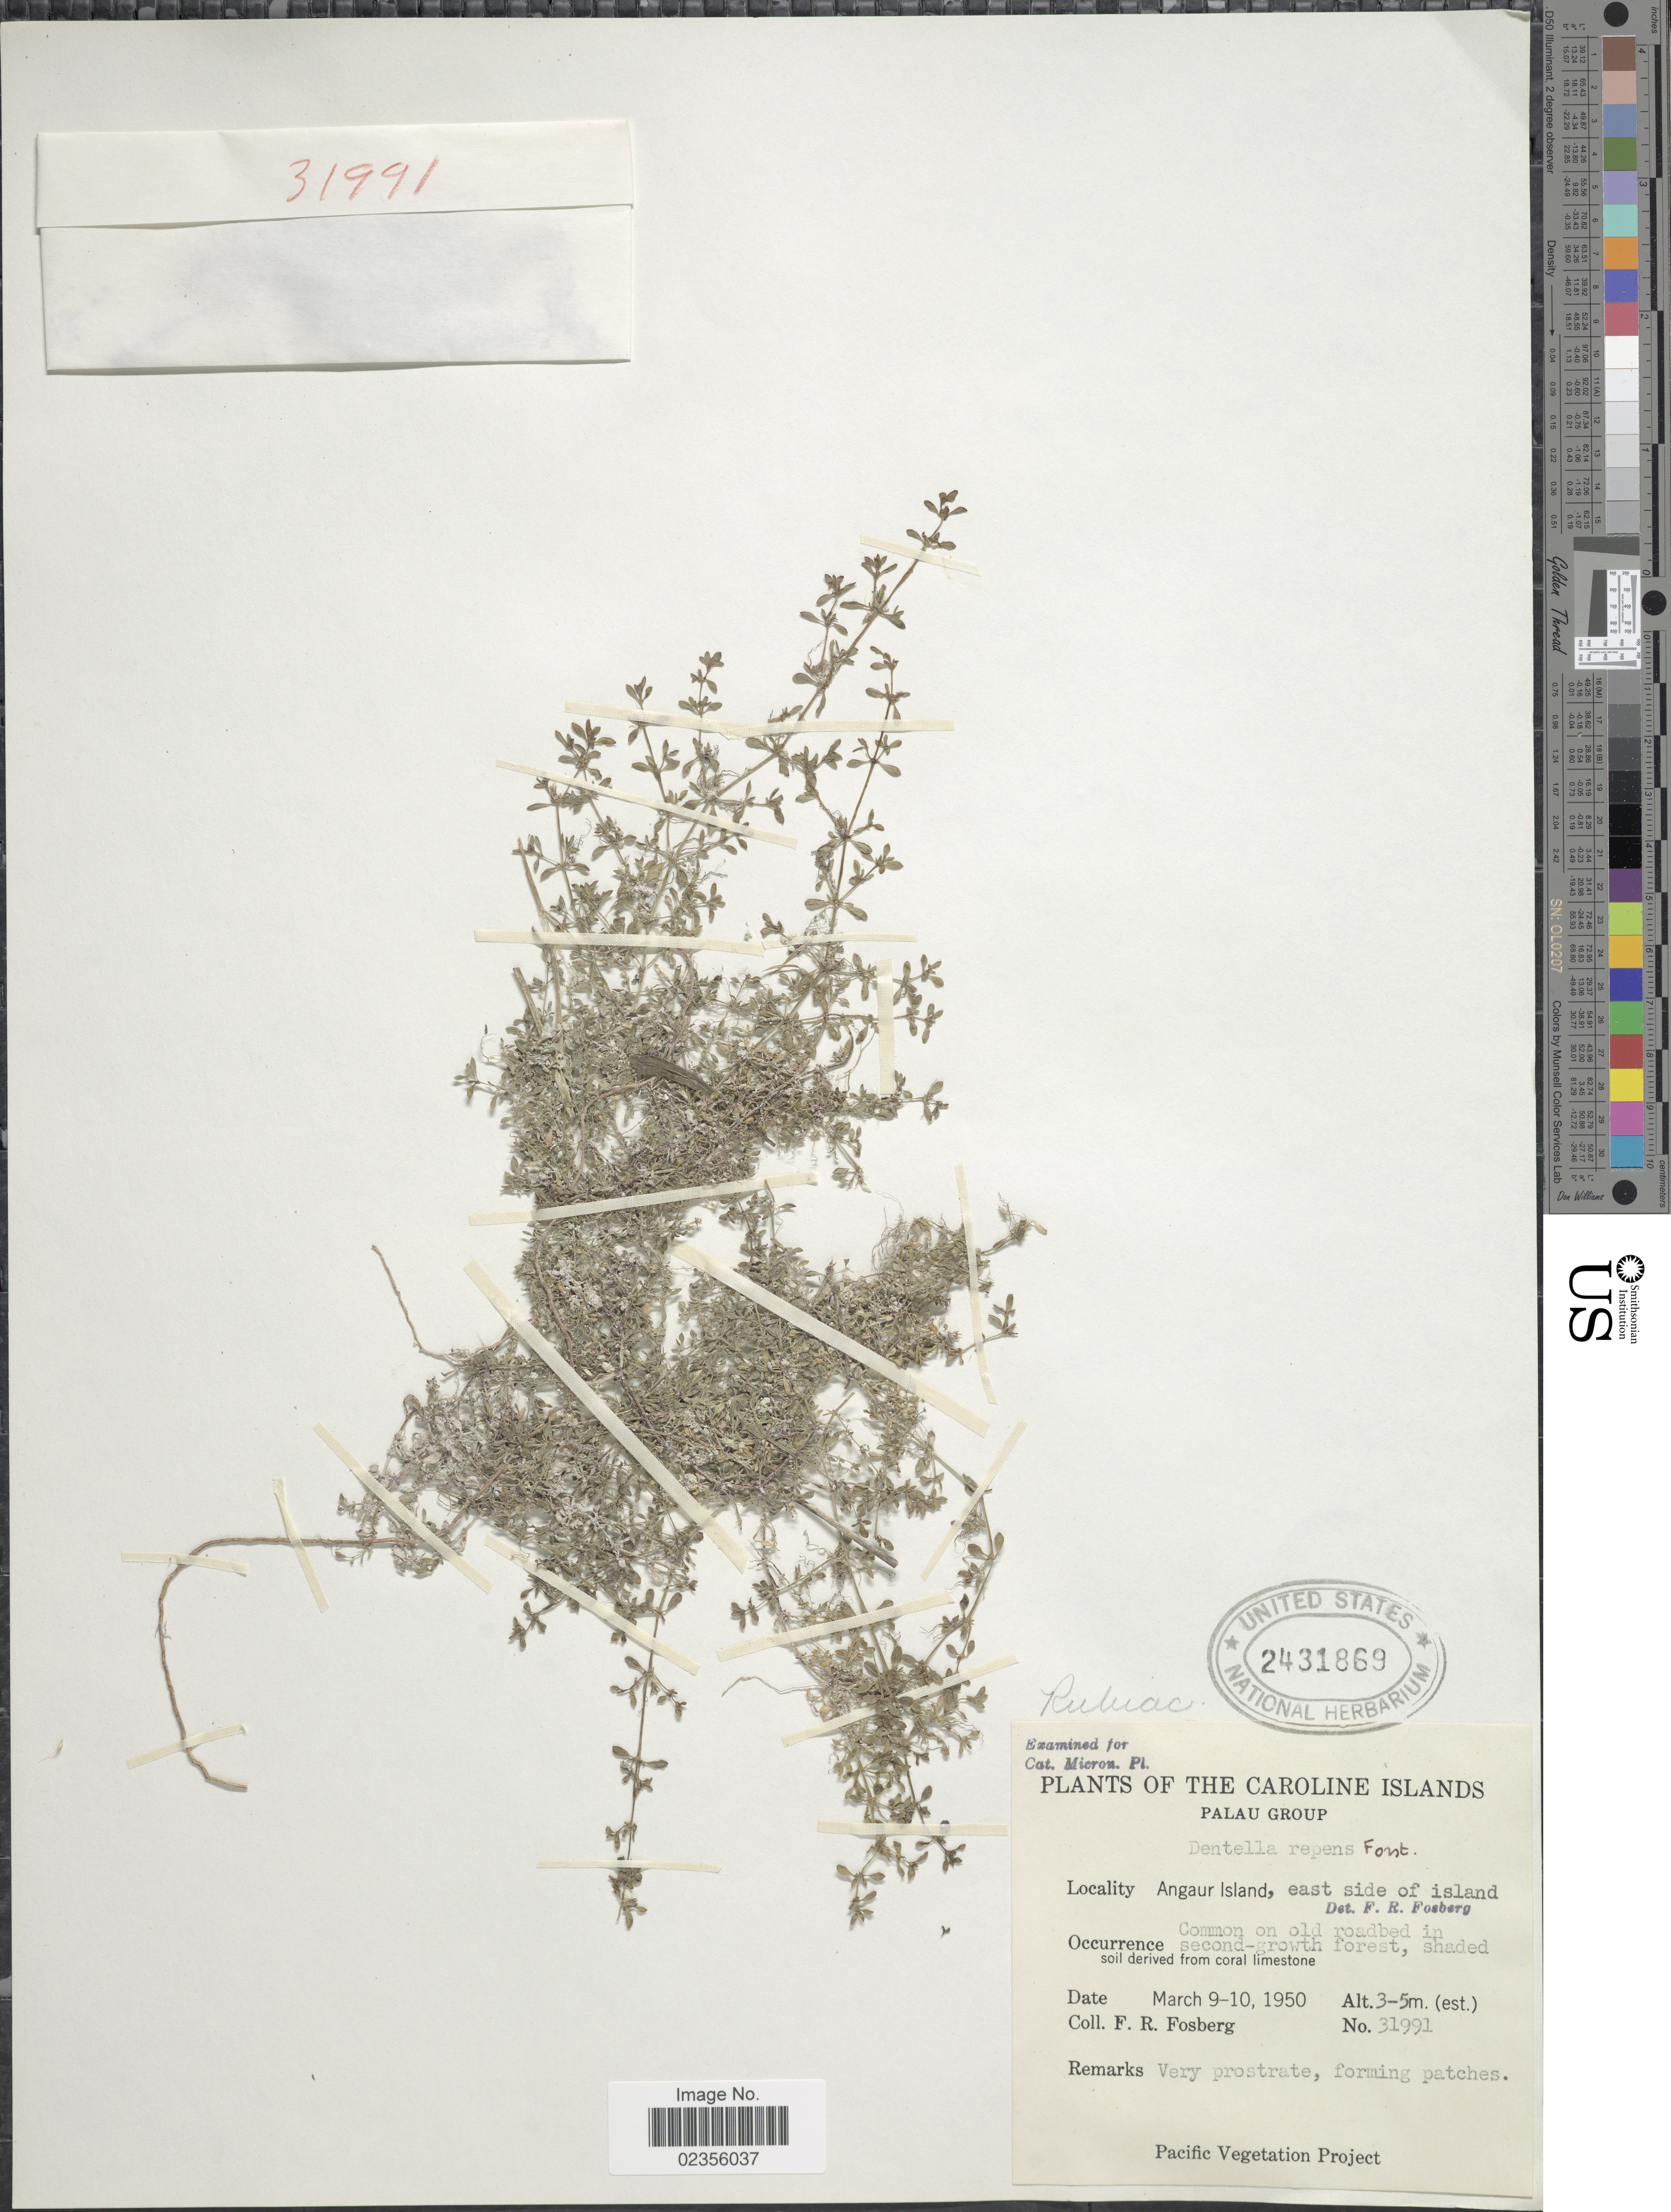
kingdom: Plantae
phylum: Tracheophyta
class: Magnoliopsida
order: Gentianales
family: Rubiaceae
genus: Dentella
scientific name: Dentella repens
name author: J.R. Forst. & G. Forst.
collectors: F. R. Fosberg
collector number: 31991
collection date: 1950-03-09/1950-03-10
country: Palau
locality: Caroline Islands. Palau Group. Angaur Island, east side of island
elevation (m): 3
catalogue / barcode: US 2431869